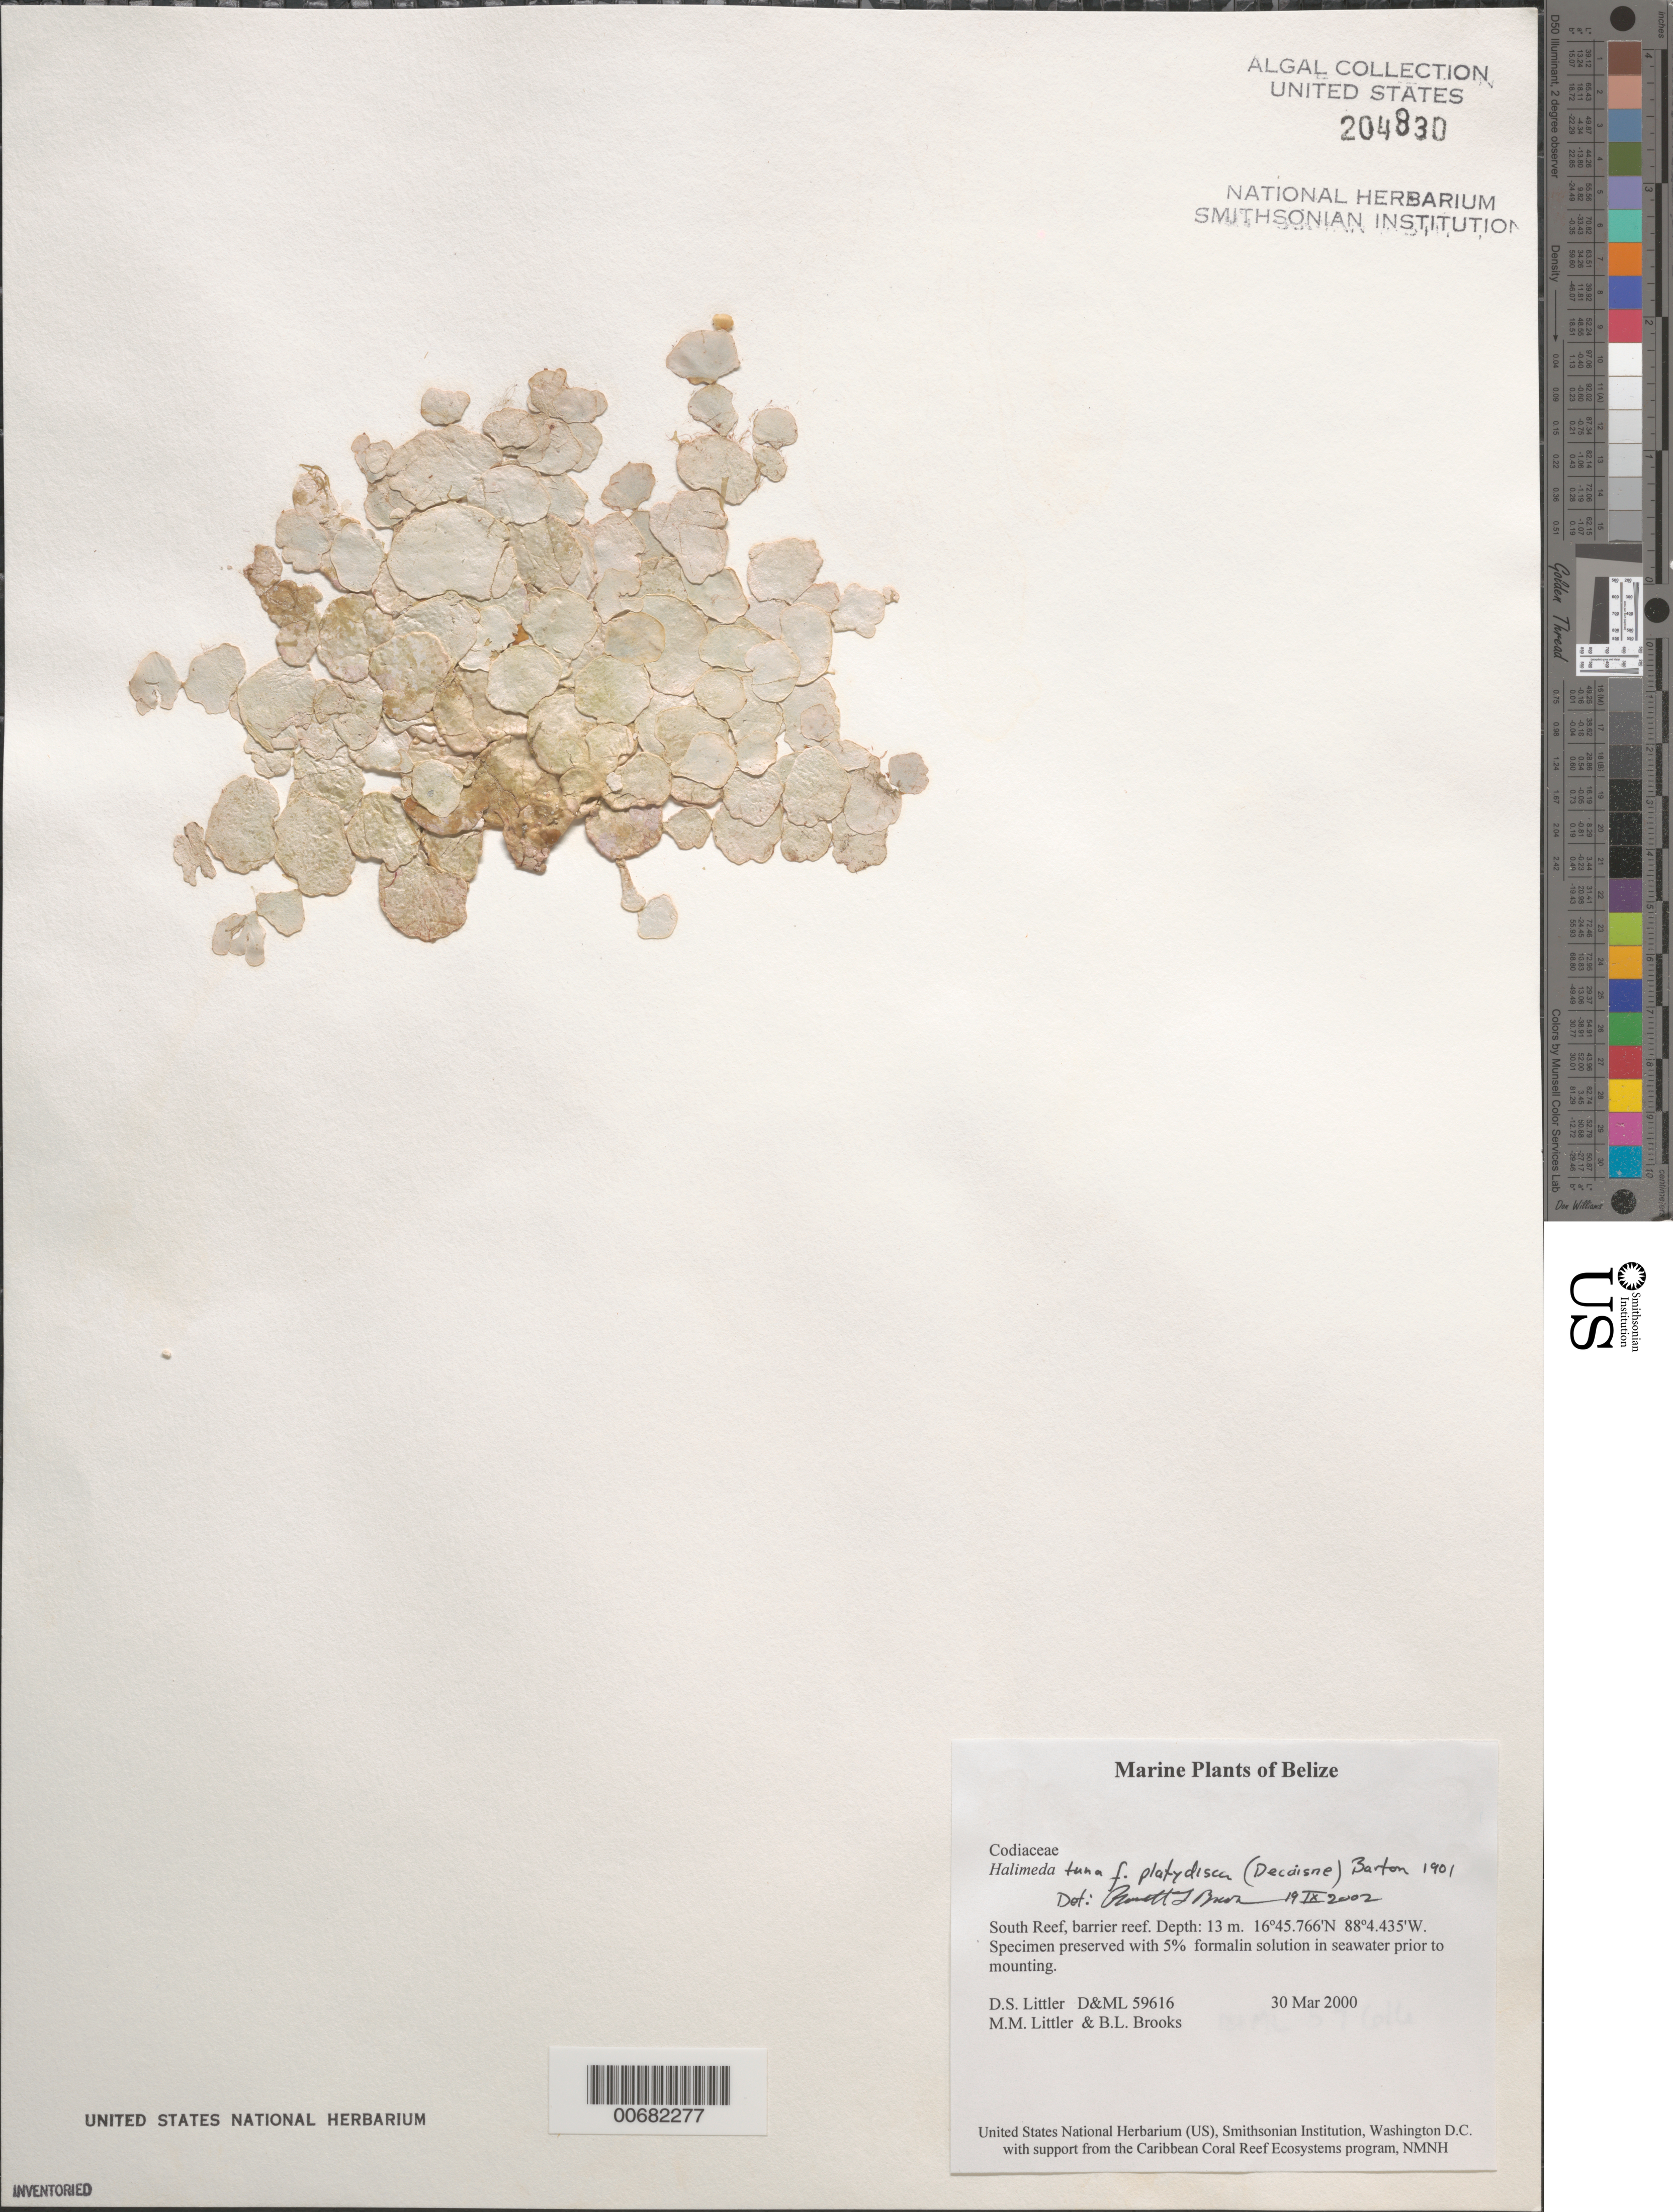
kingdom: Plantae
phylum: Chlorophyta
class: Ulvophyceae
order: Bryopsidales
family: Halimedaceae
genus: Halimeda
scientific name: Halimeda tuna f. platydisca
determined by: Brooks, B. L., (BOT), Smithsonian Institution - National Museum of Natural History (UNITED STATES)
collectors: D. S. Littler, M. M. Littler & B. Brooks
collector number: D&ML 59616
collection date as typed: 30 Mar 2000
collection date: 2000-03-30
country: Belize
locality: South Reef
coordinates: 16 45.766' N, 88 4.435' W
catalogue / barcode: US 204830